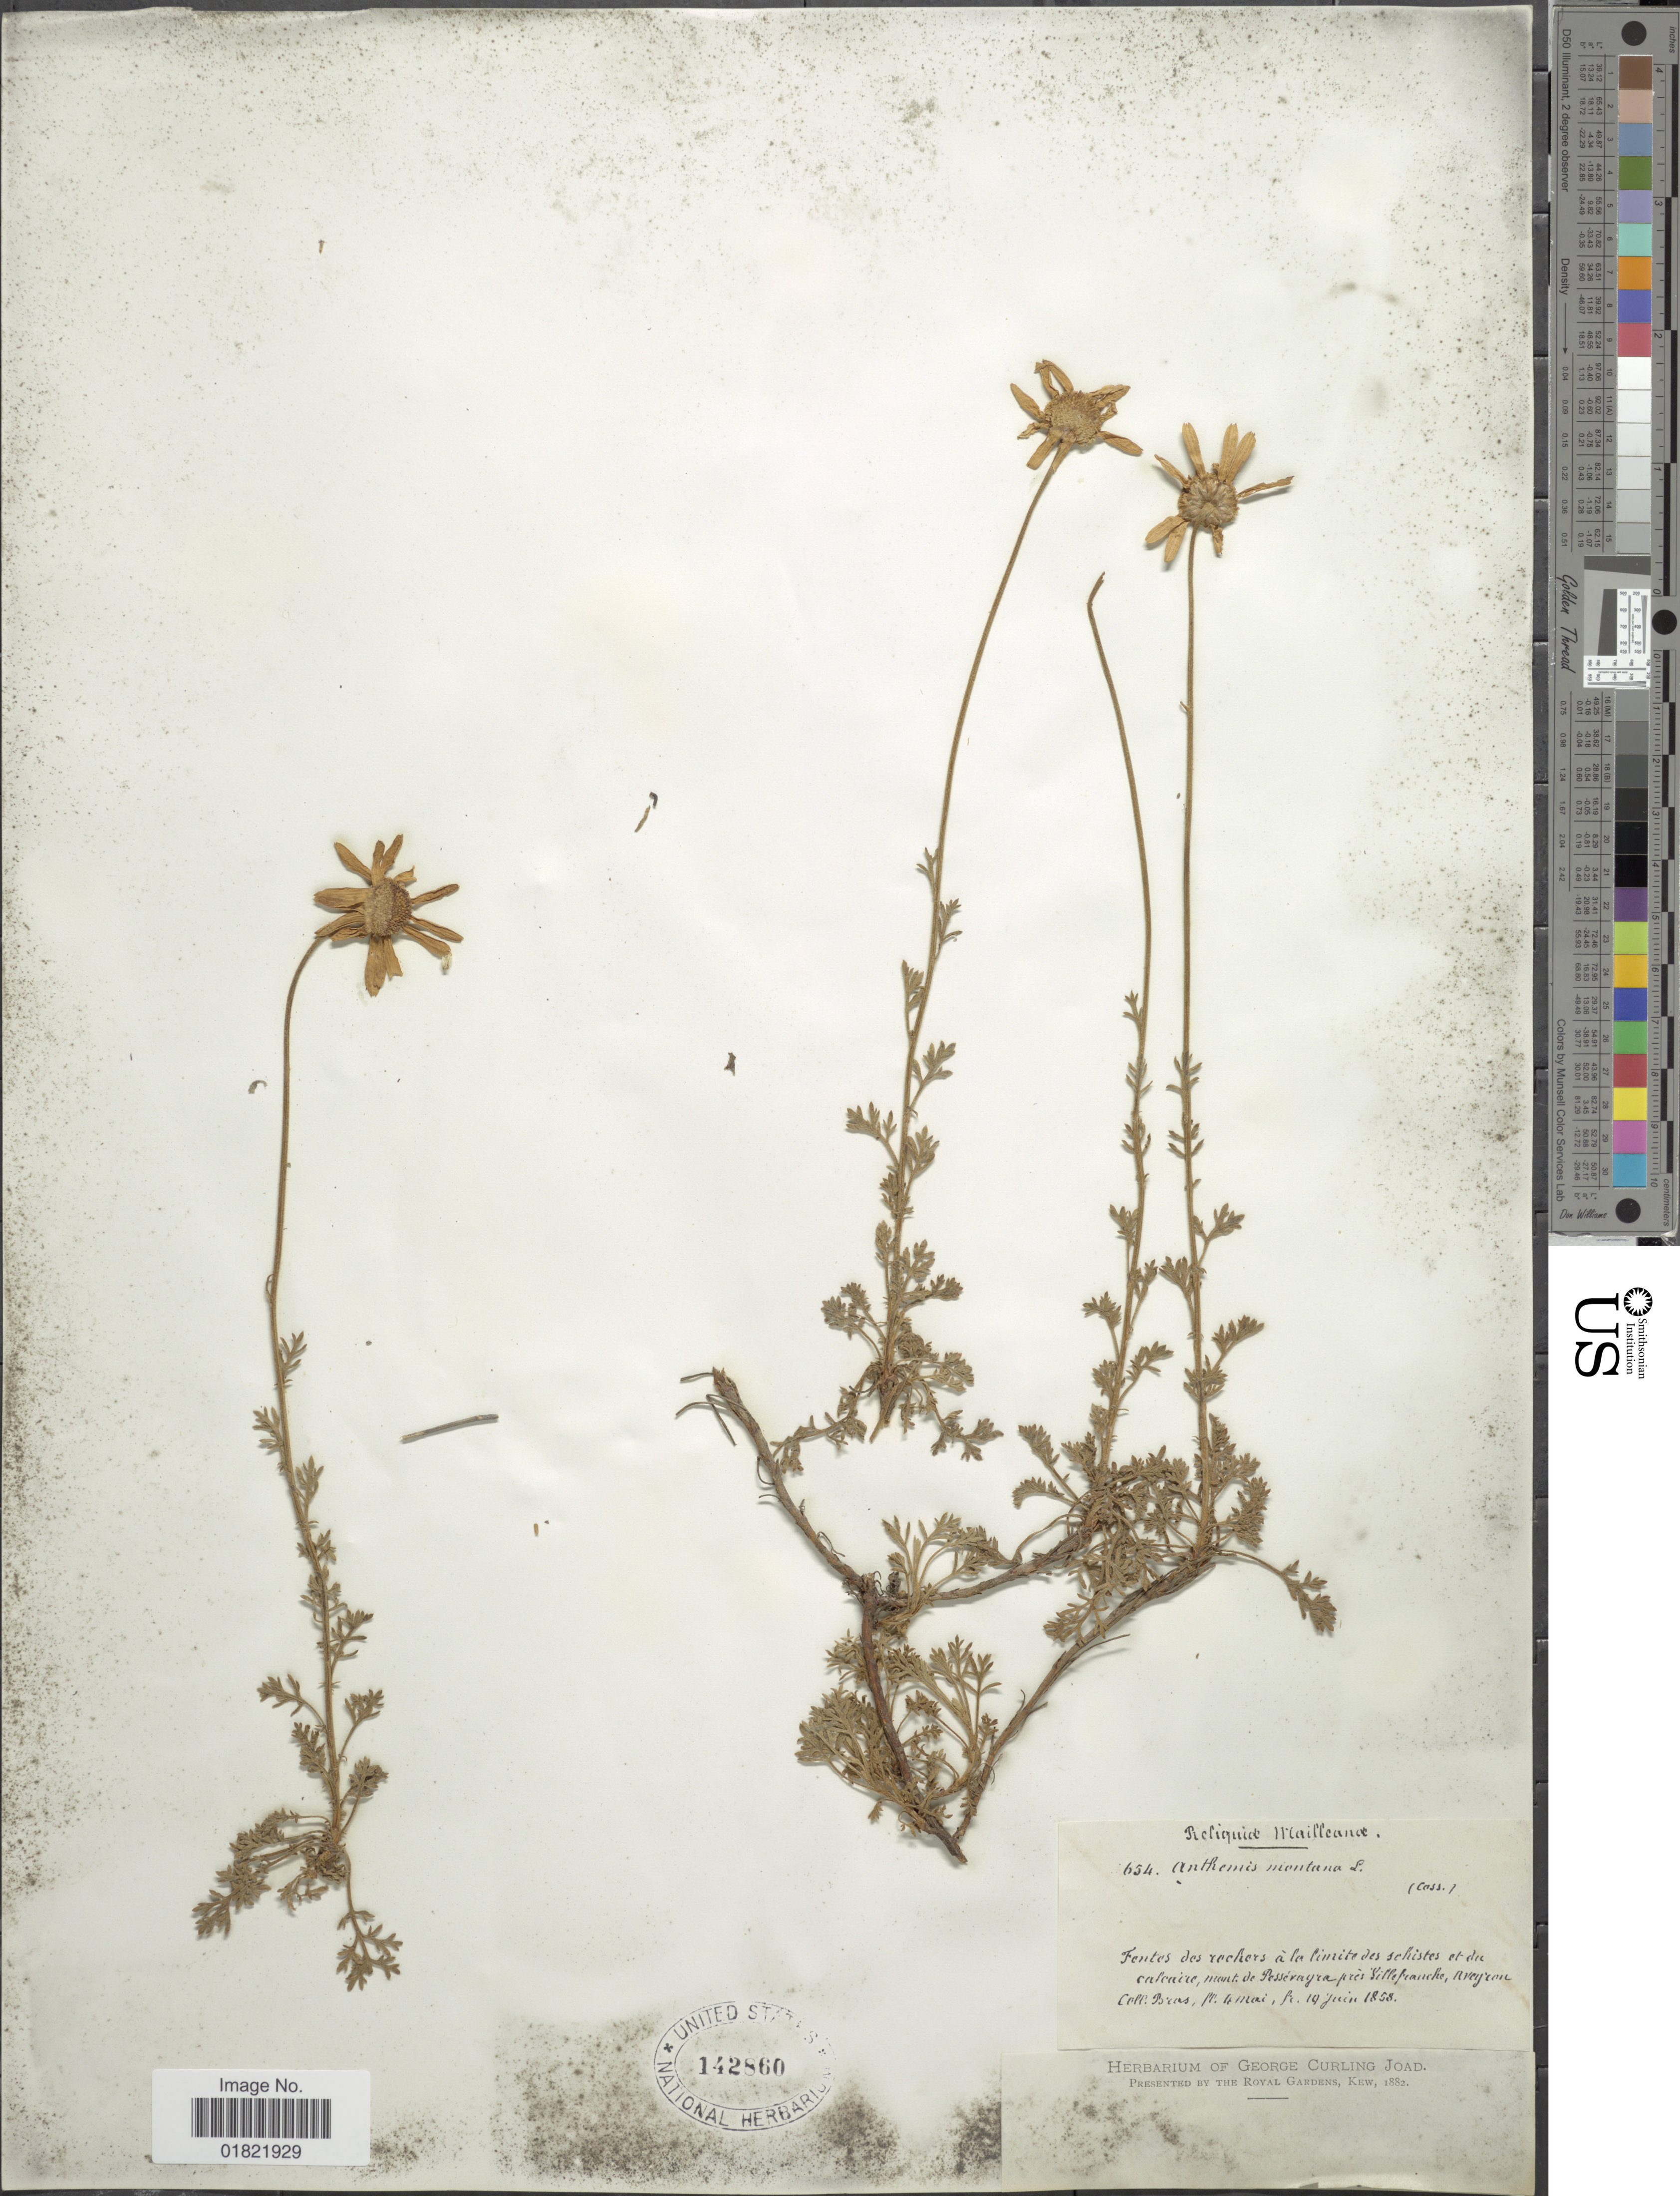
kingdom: Plantae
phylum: Tracheophyta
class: Magnoliopsida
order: Asterales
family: Asteraceae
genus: Anthemis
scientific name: Anthemis montana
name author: L.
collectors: Bras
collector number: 654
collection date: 1858-06-14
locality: Mailleance, Fentes des rochers a la limito des schisters et du caloucro, mont de Passeryra pres Sillepranche, avergean [interpreted]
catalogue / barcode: US 142860